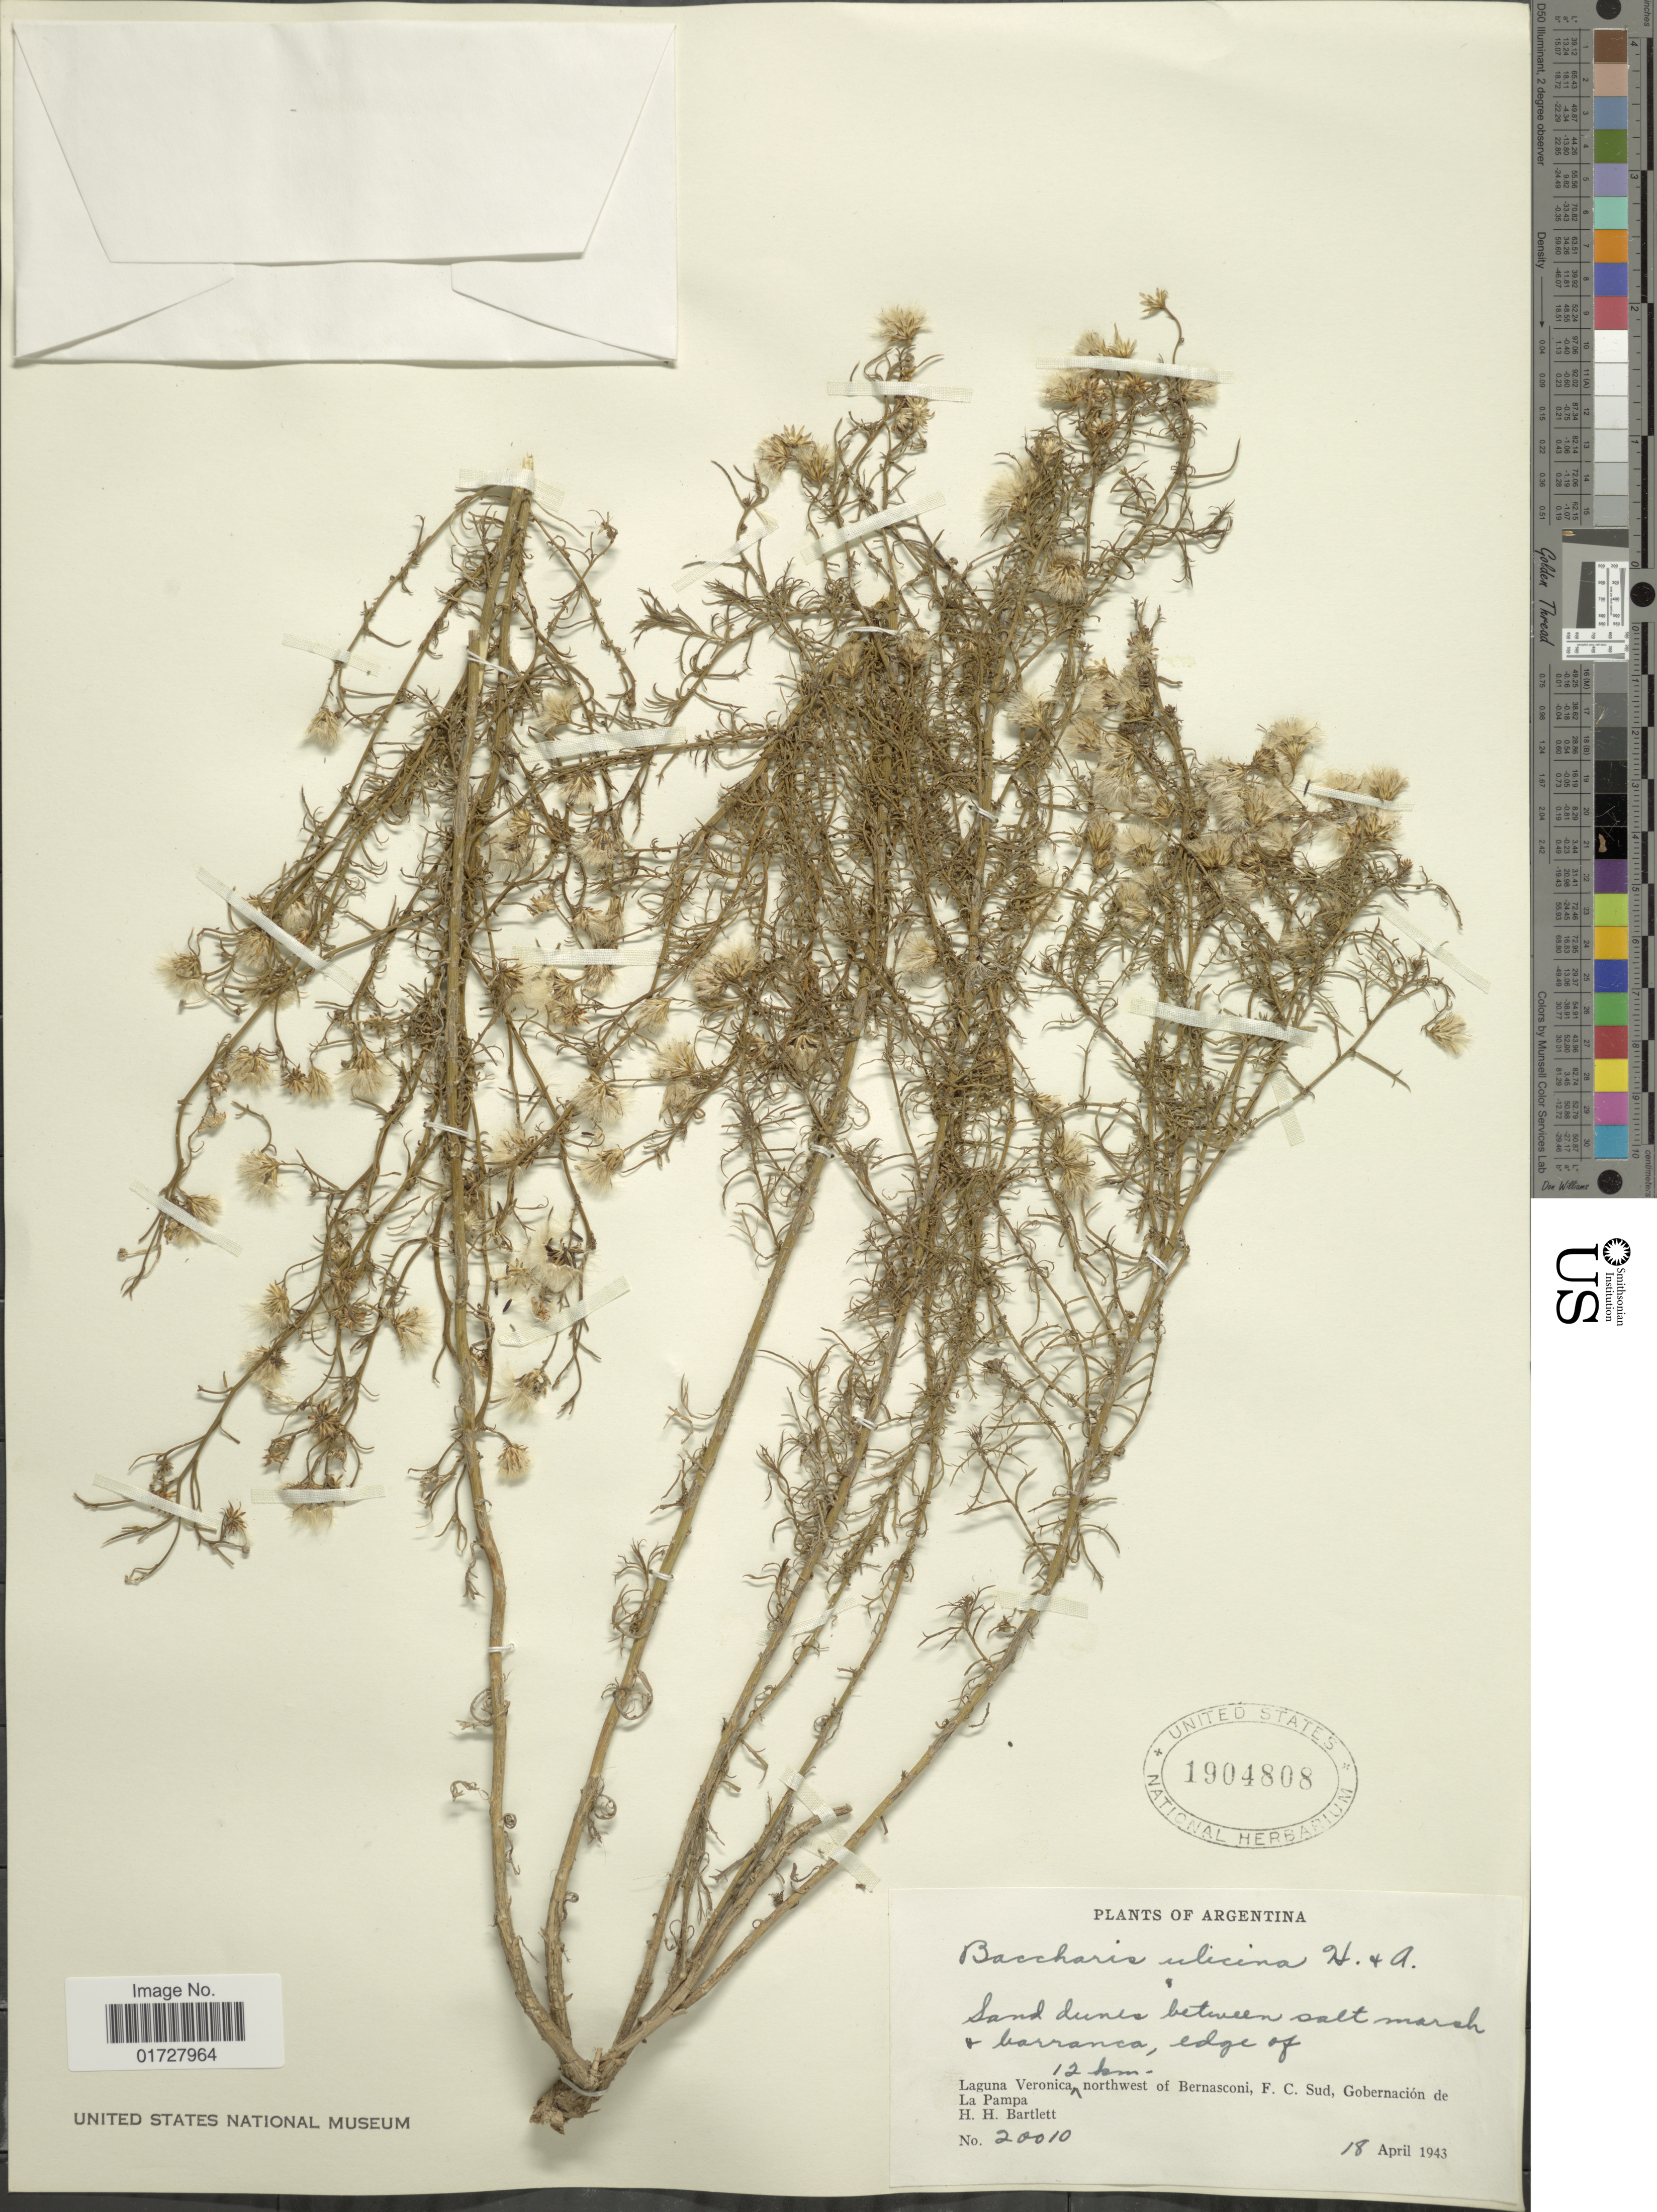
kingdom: Plantae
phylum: Tracheophyta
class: Magnoliopsida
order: Asterales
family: Asteraceae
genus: Baccharis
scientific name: Baccharis ulicina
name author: Hook. & Arn.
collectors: H. H. Bartlett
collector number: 20010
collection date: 1943-04-18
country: Argentina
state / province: La Pampa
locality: Laguna Veronica 12 km northwest of Bernasconi, F. C. Sud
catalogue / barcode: US 1904808